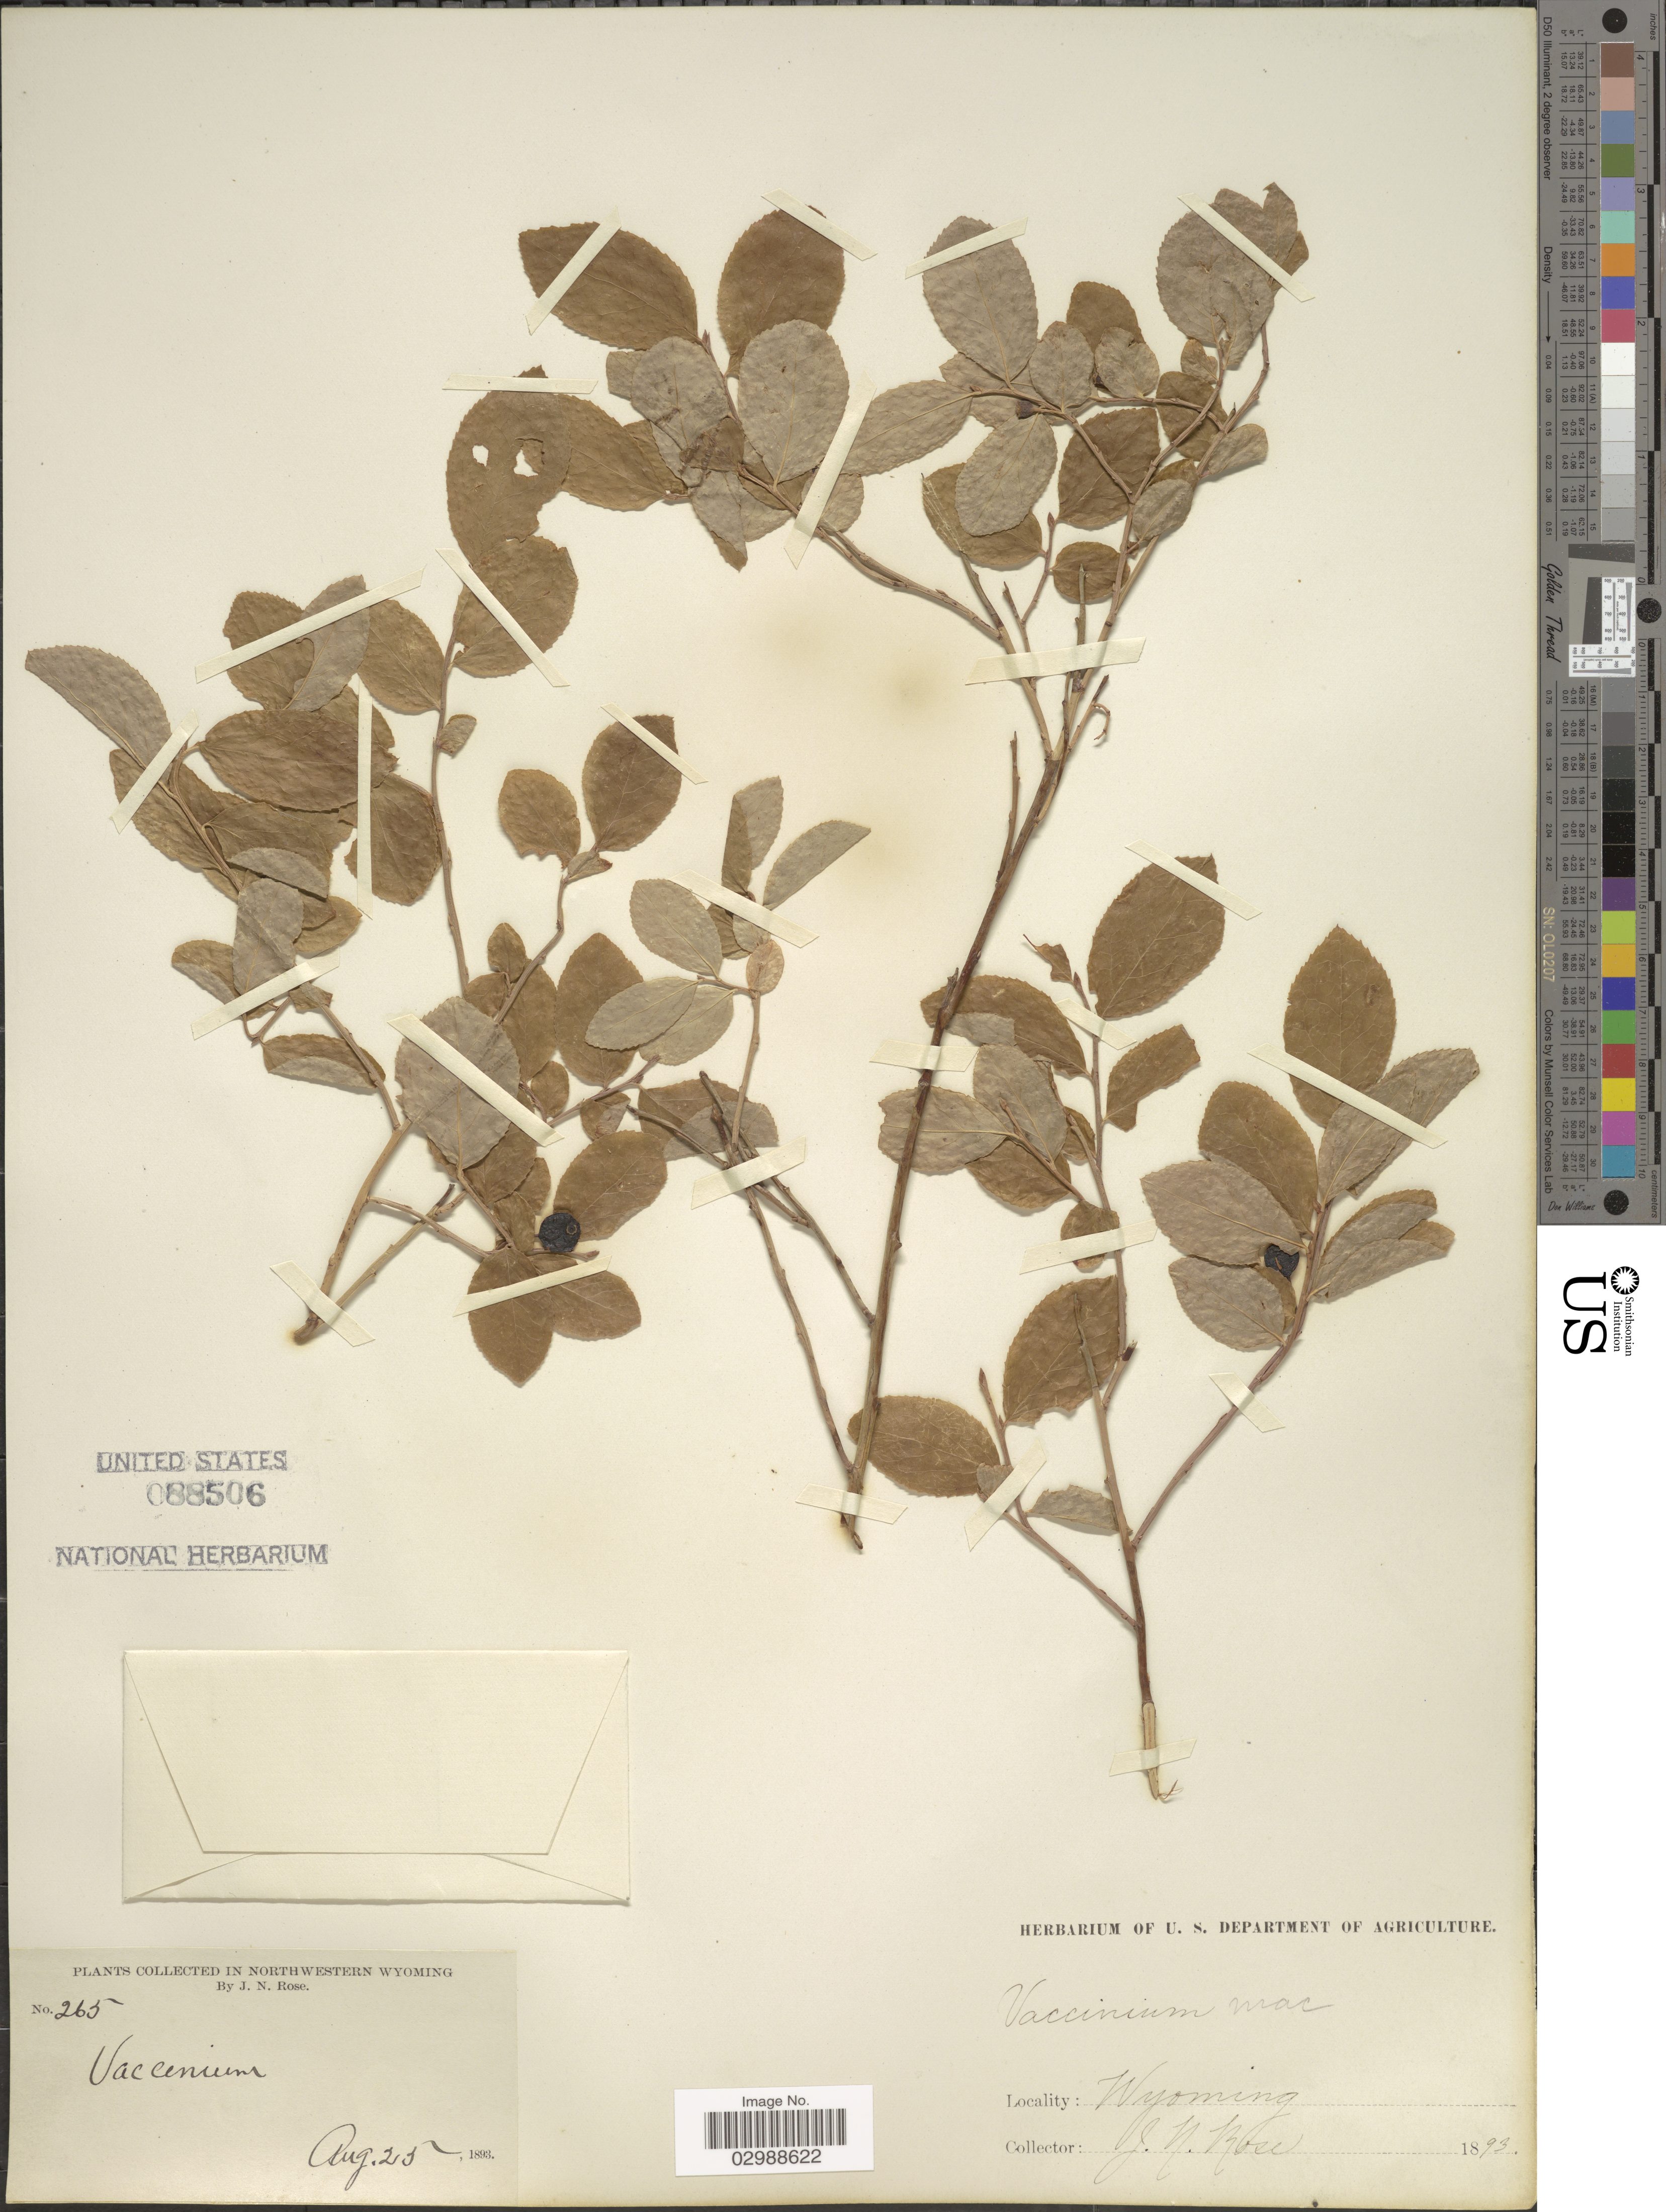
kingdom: Plantae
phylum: Tracheophyta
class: Magnoliopsida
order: Ericales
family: Ericaceae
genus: Vaccinium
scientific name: Vaccinium membranaceum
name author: Douglas ex Torr.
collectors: J. N. Rose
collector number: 265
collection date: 1893-08-25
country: United States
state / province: Wyoming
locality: In northwestern Wyoming.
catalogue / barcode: US 88506